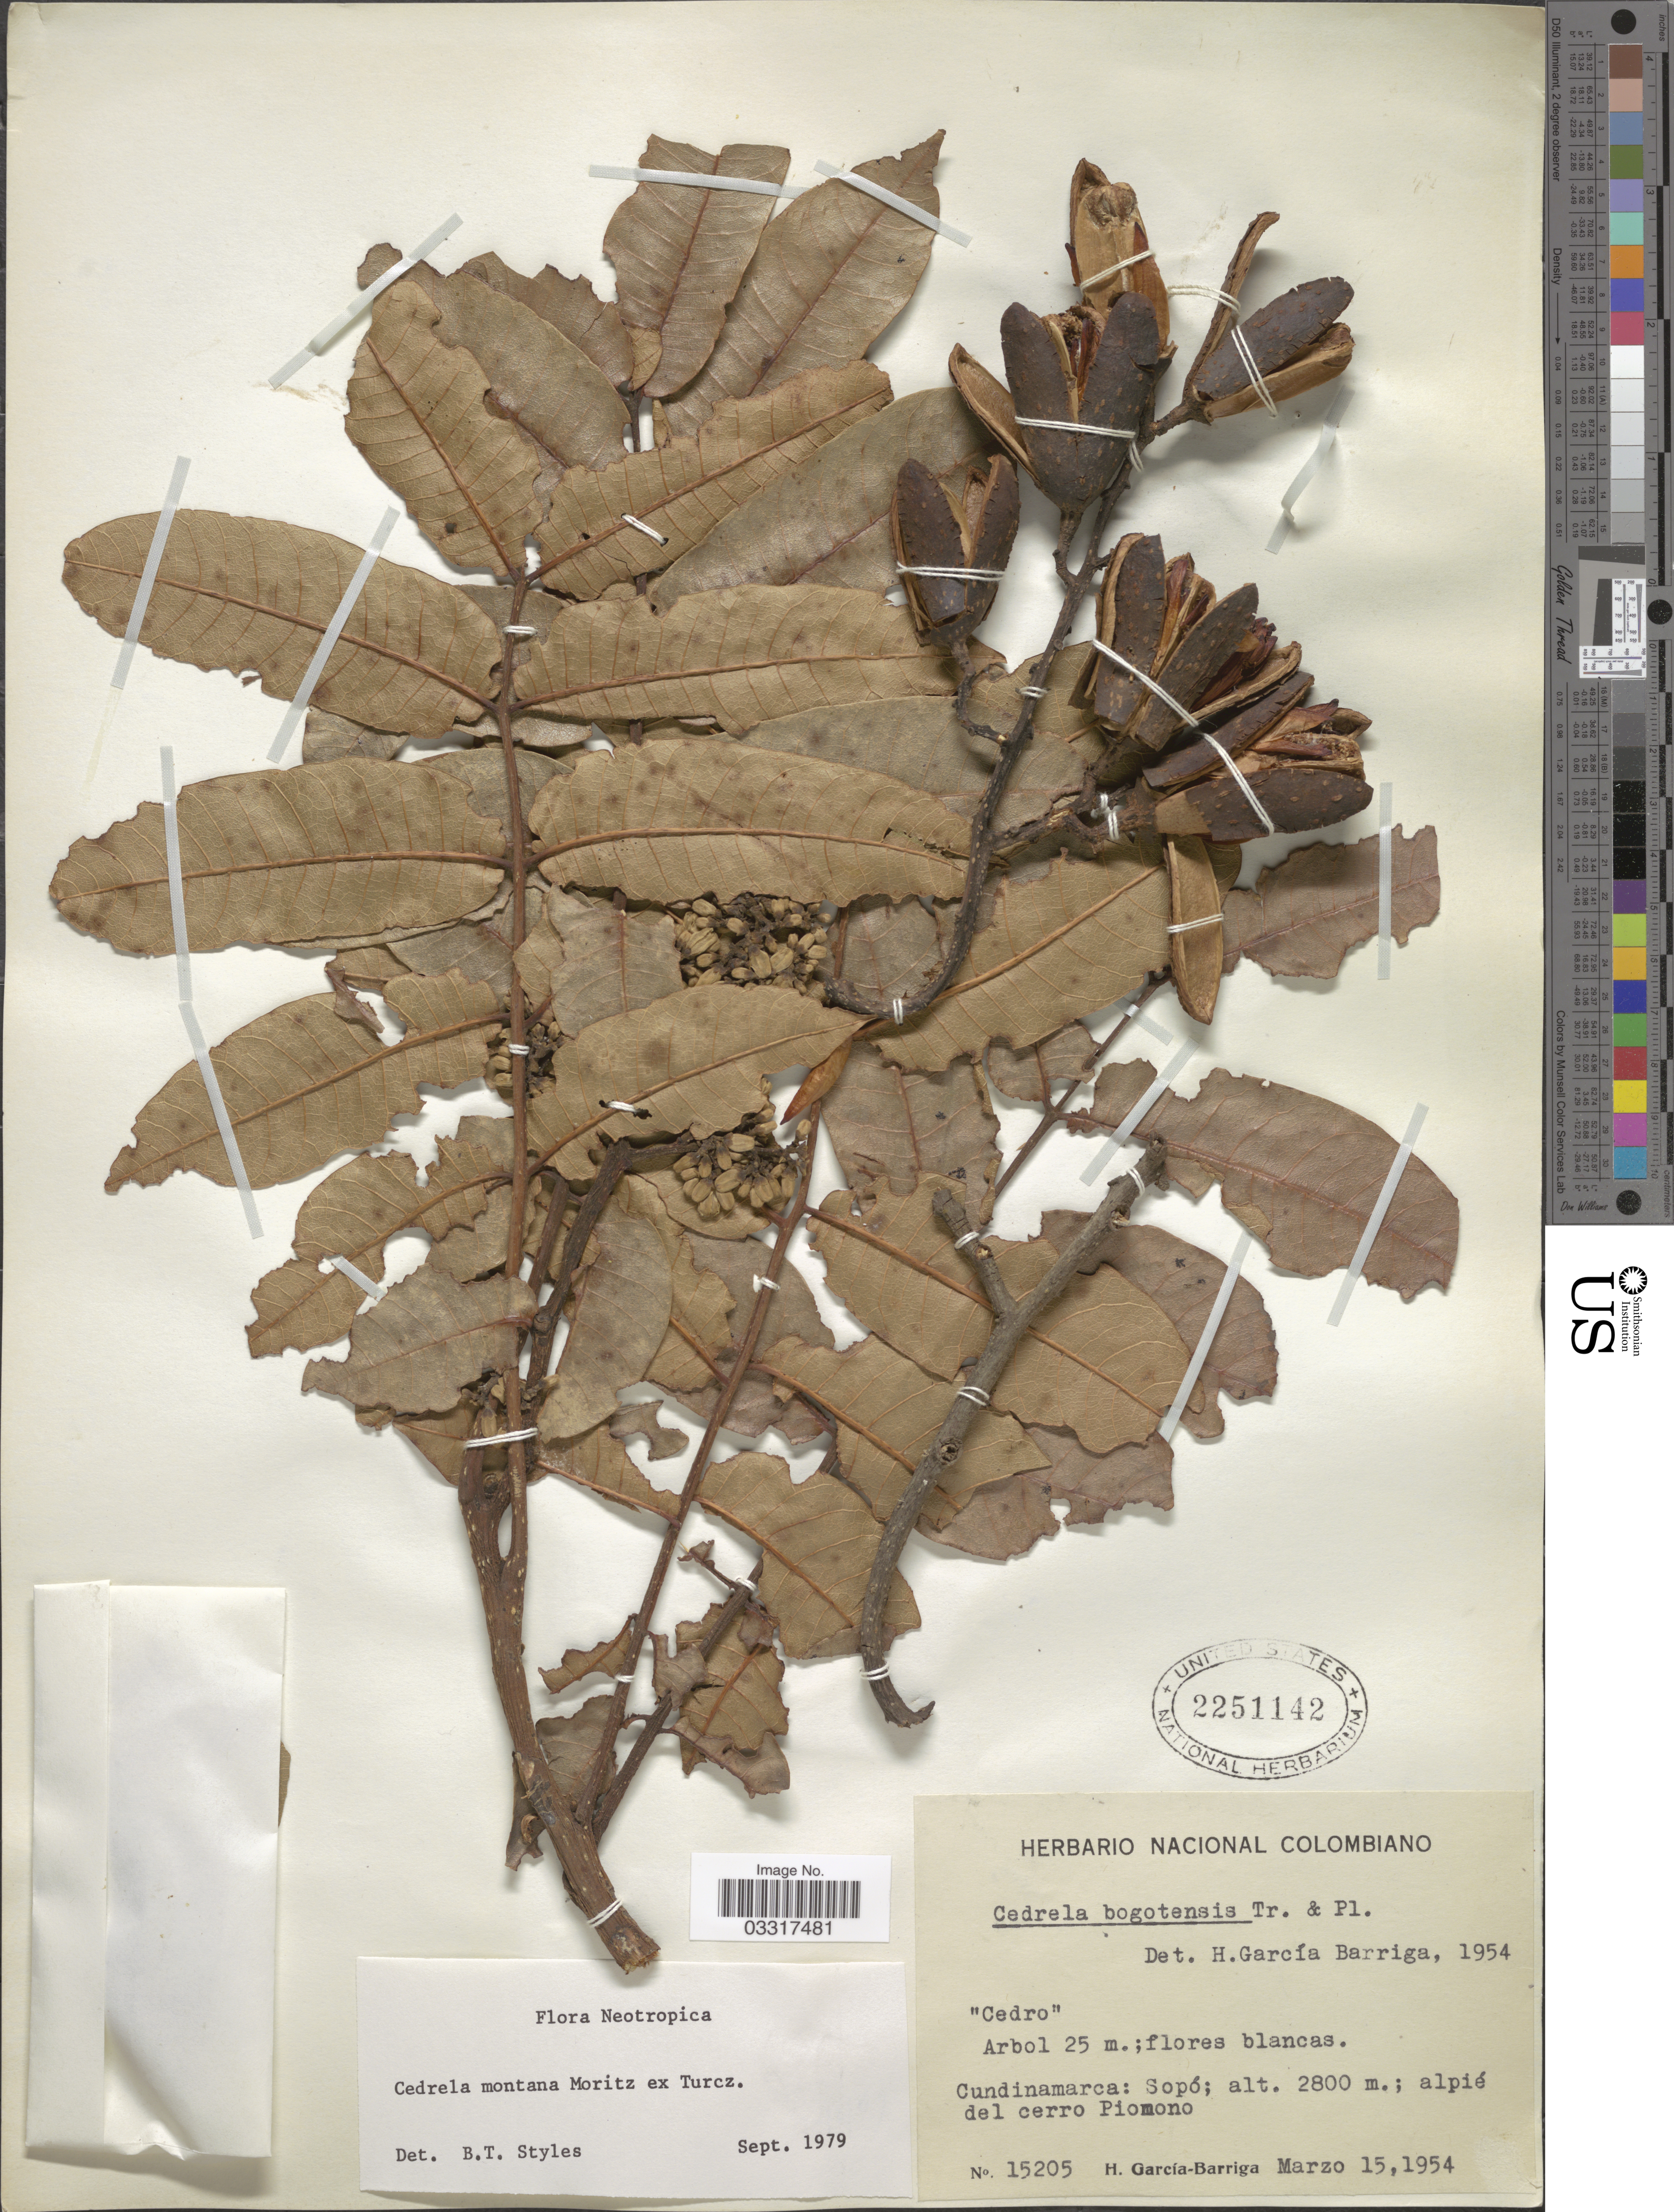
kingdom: Plantae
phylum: Tracheophyta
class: Magnoliopsida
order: Sapindales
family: Meliaceae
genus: Cedrela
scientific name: Cedrela montana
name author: Moritz ex Turcz.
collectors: H. García Barriga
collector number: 15205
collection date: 1954-03-15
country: Colombia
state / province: Cundinamarca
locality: Sopó; alpié del cerro Piomono.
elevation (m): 2800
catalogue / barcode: US 2251142